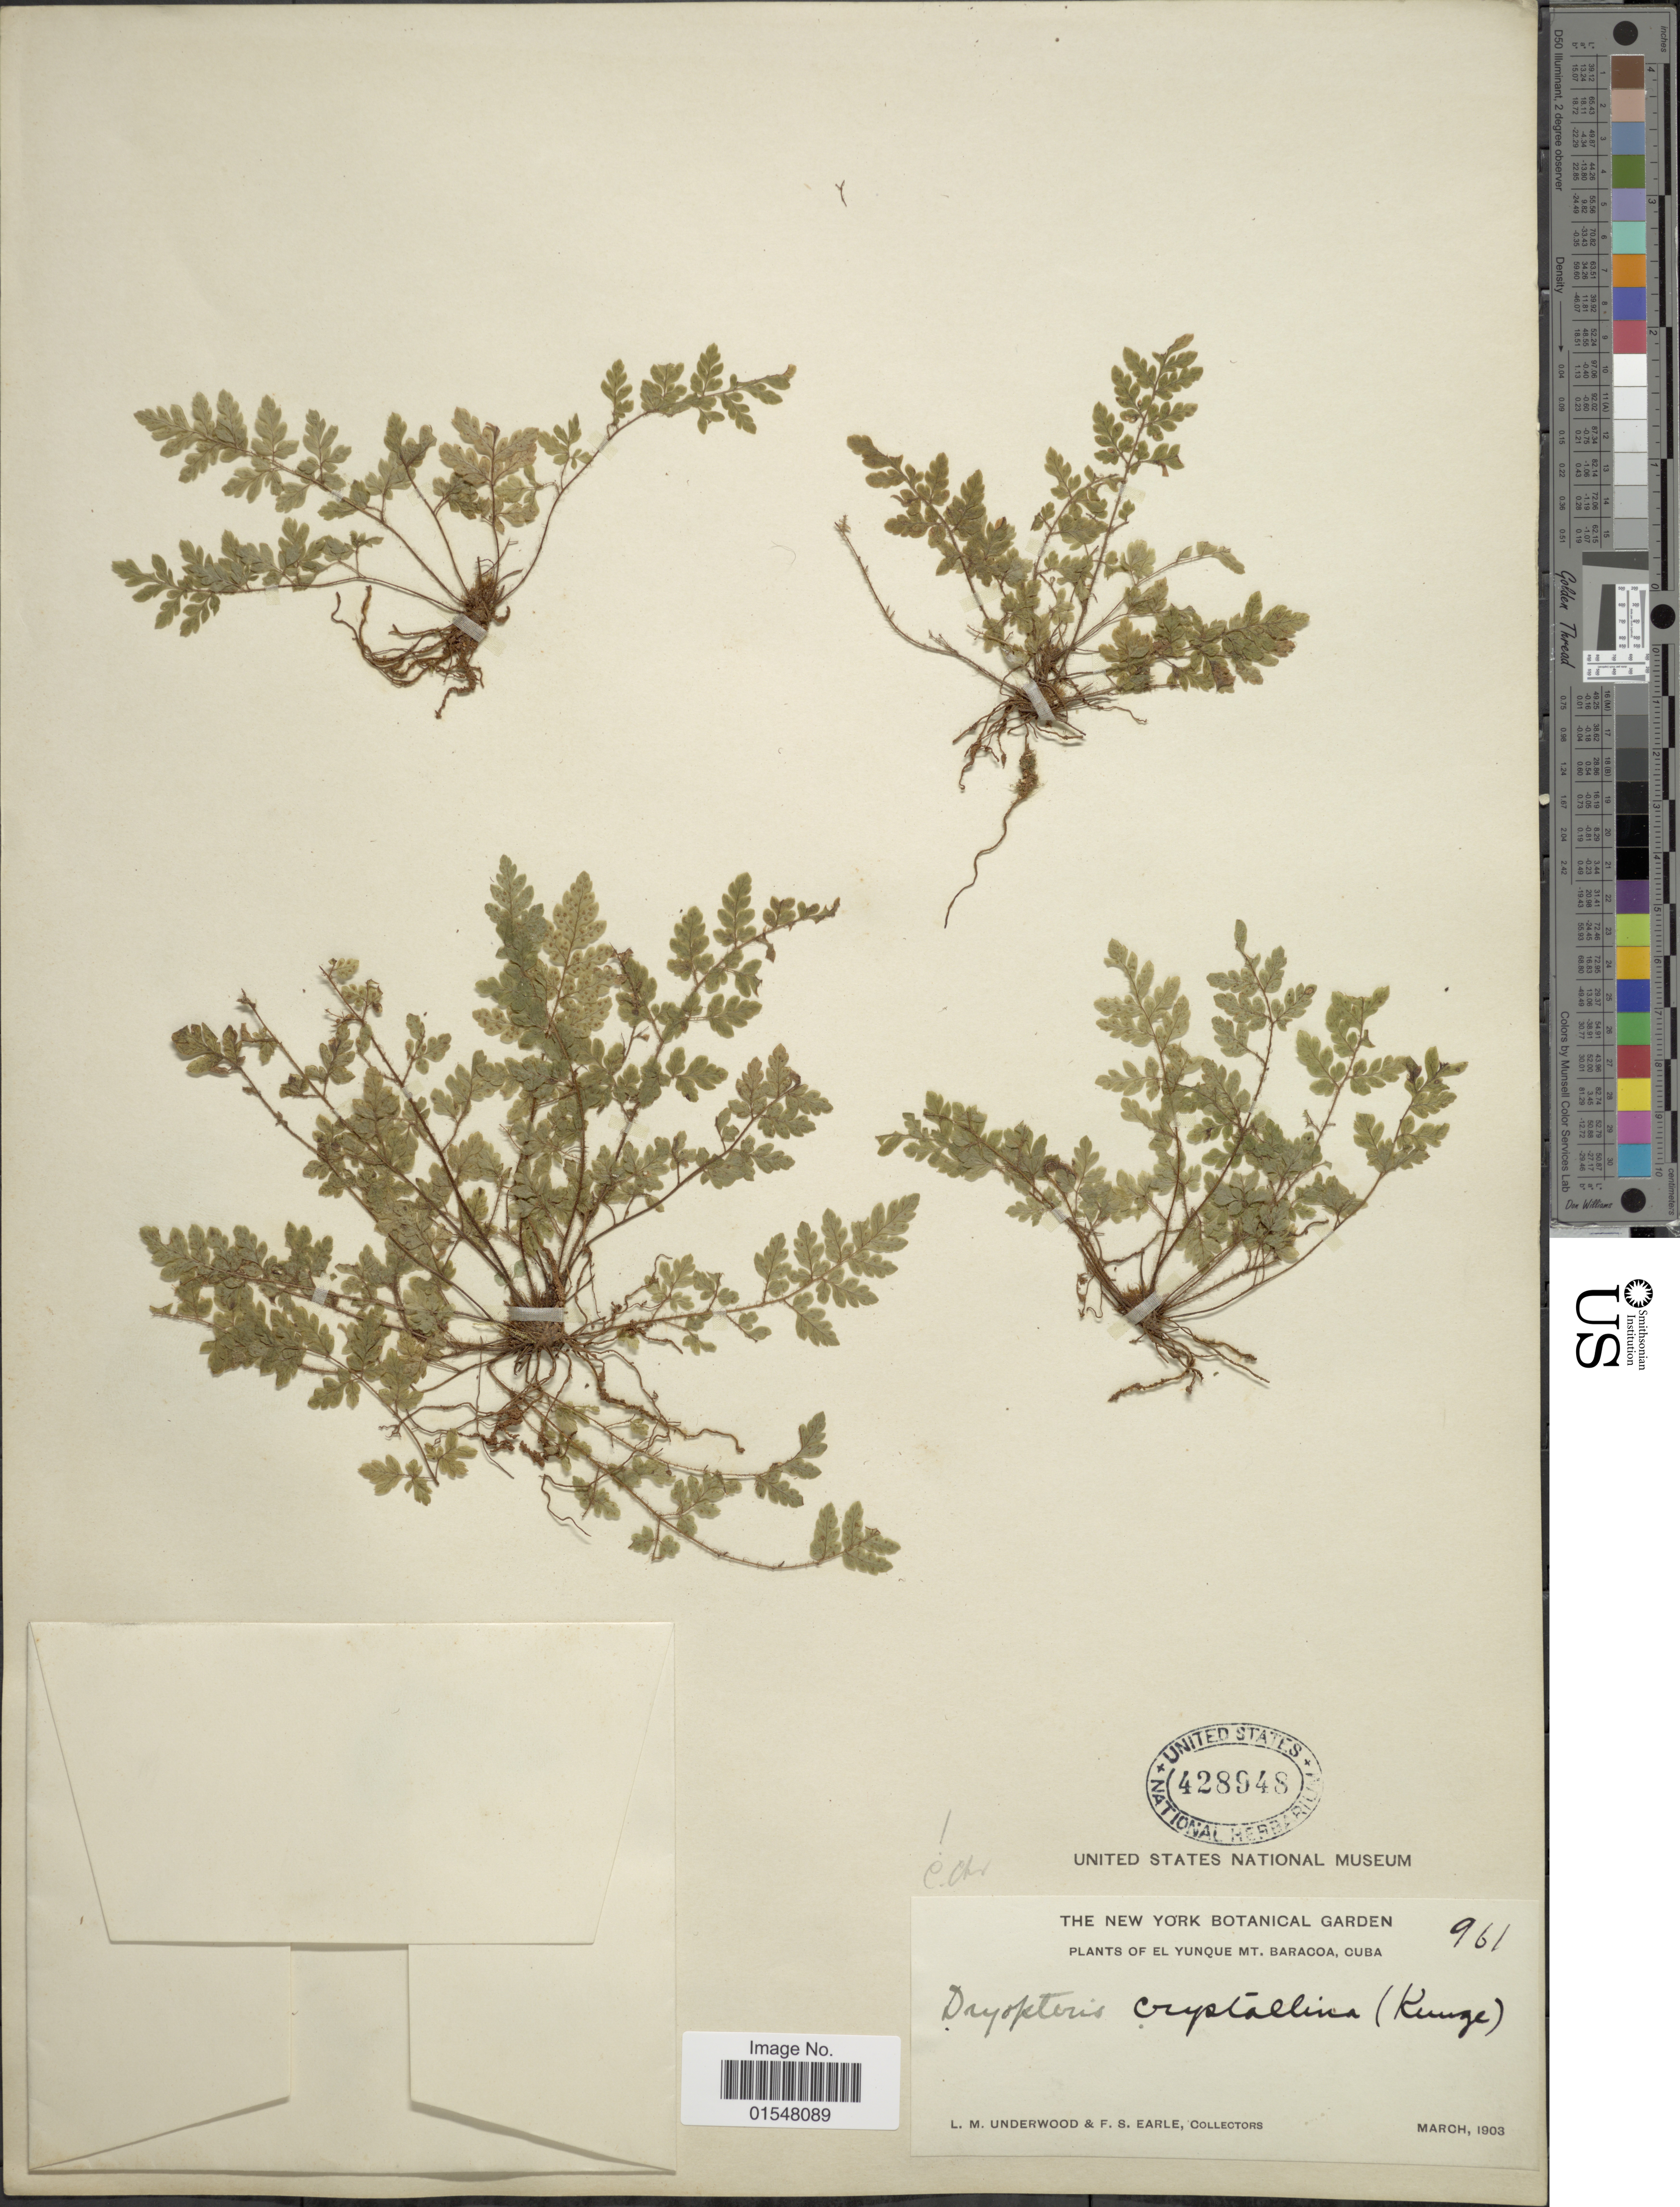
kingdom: Plantae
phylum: Tracheophyta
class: Polypodiopsida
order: Polypodiales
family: Dryopteridaceae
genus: Ctenitis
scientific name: Ctenitis crystallina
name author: (Kunze) Proctor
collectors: L. M. Underwood & F. S. Earle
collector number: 961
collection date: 1903-03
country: Cuba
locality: El Yunque Mt. Baracoa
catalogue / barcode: US 428948